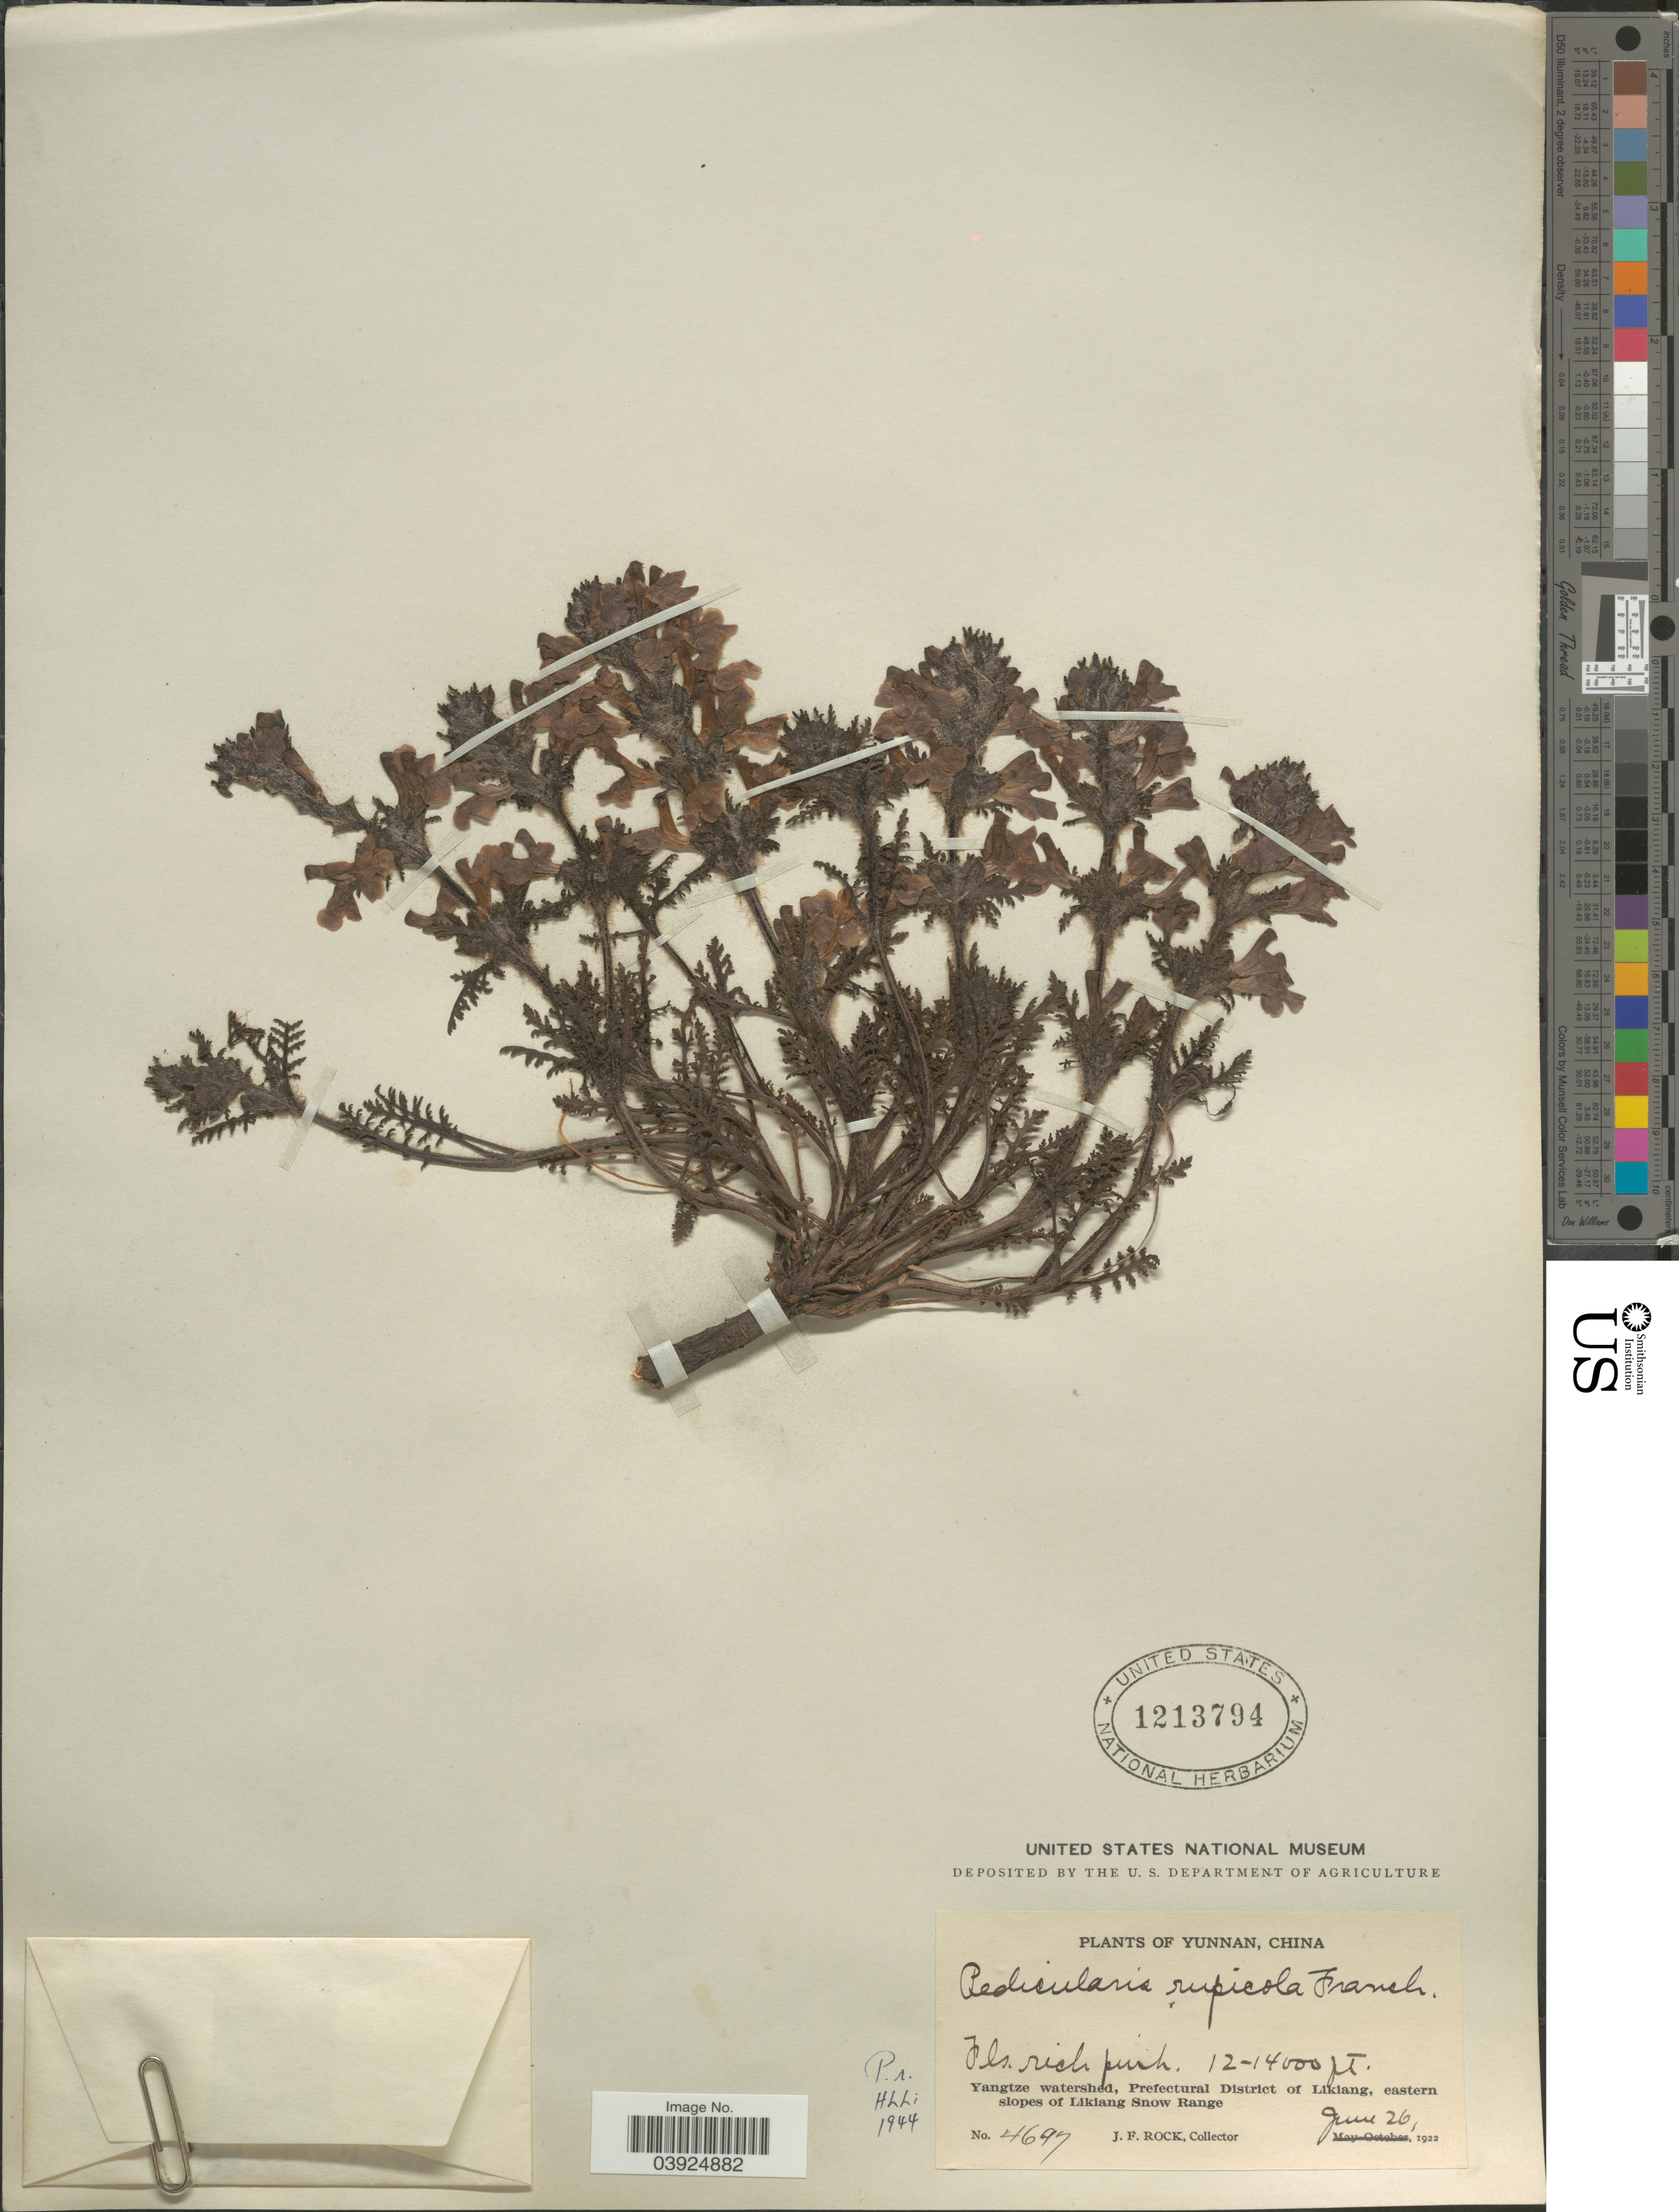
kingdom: Plantae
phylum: Tracheophyta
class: Magnoliopsida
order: Lamiales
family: Orobanchaceae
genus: Pedicularis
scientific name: Pedicularis rupicola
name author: Franch. ex Maxim.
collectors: J. Rock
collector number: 4697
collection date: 1922-06-26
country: China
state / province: Yunnan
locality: Yangtze watershed, Prefectural District of Likiang, eastern slopes of Likiang Snow Range.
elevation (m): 3658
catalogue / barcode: US 1213794